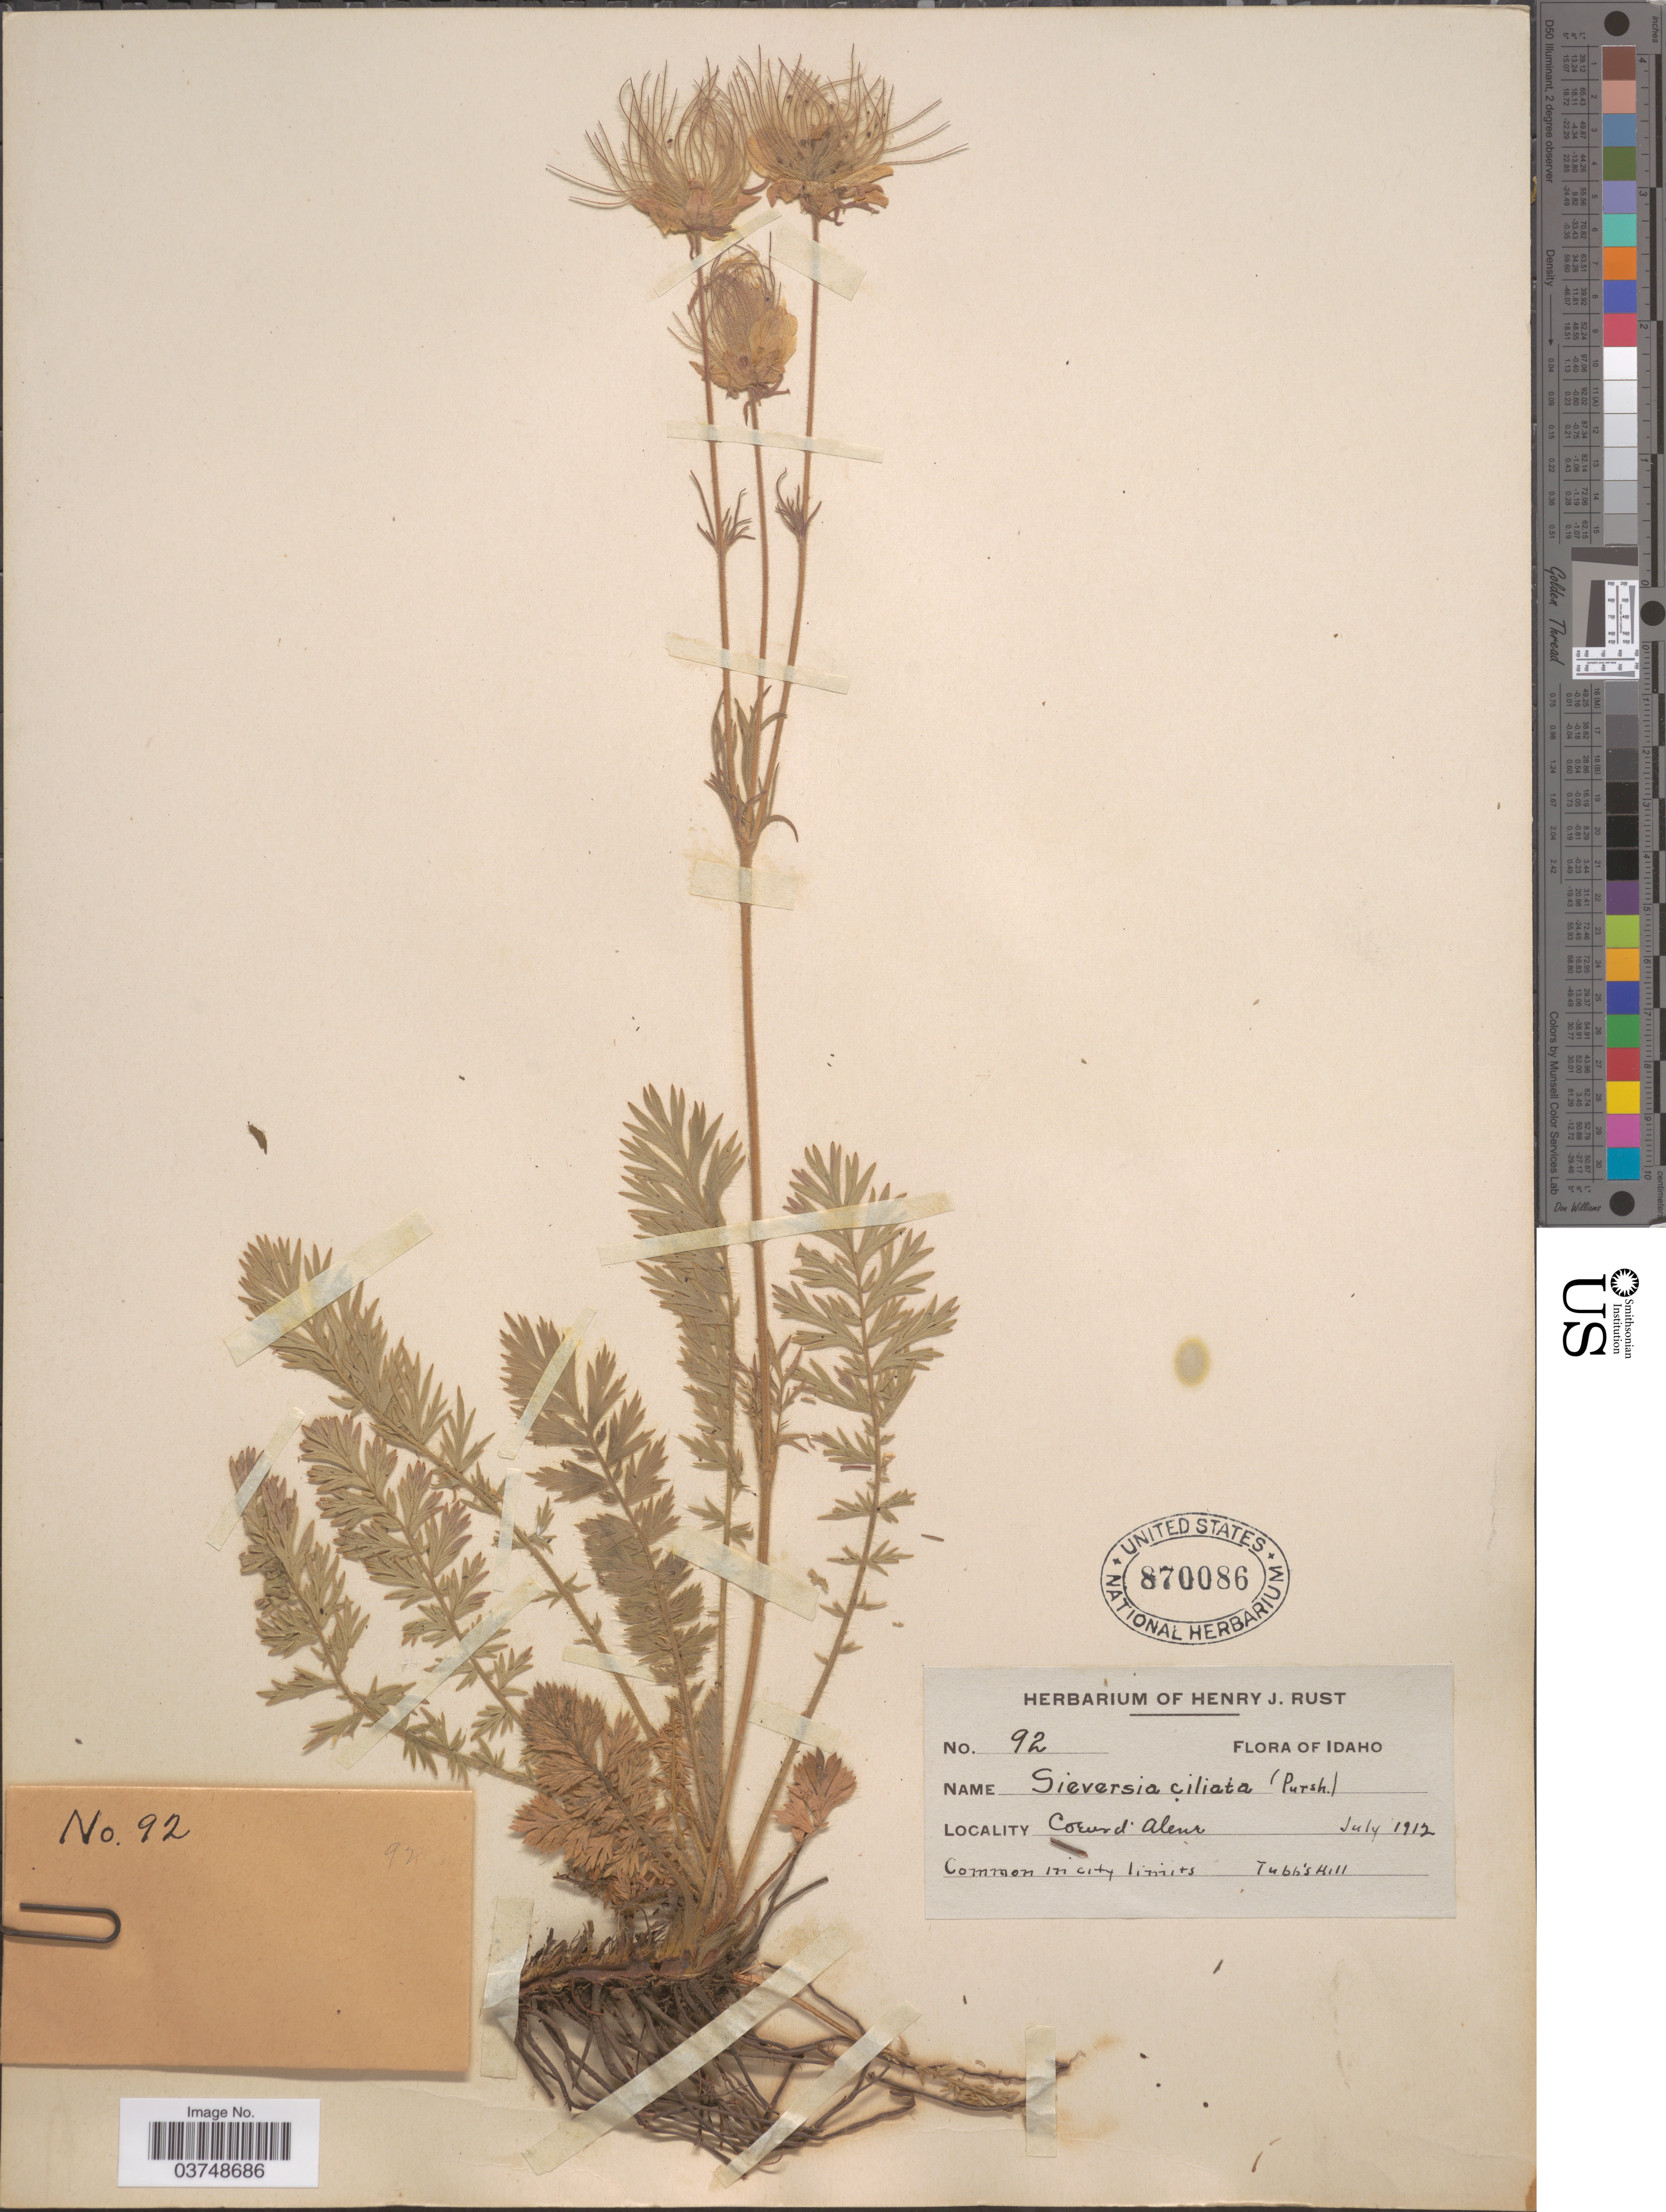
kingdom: Plantae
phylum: Tracheophyta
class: Magnoliopsida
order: Rosales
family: Rosaceae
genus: Geum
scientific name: Geum triflorum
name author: Pursh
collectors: ex herb. Henry J. Rust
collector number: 92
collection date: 1912-07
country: United States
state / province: Idaho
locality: Coeurd' Alene. Tubb's Hill.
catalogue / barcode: US 870086